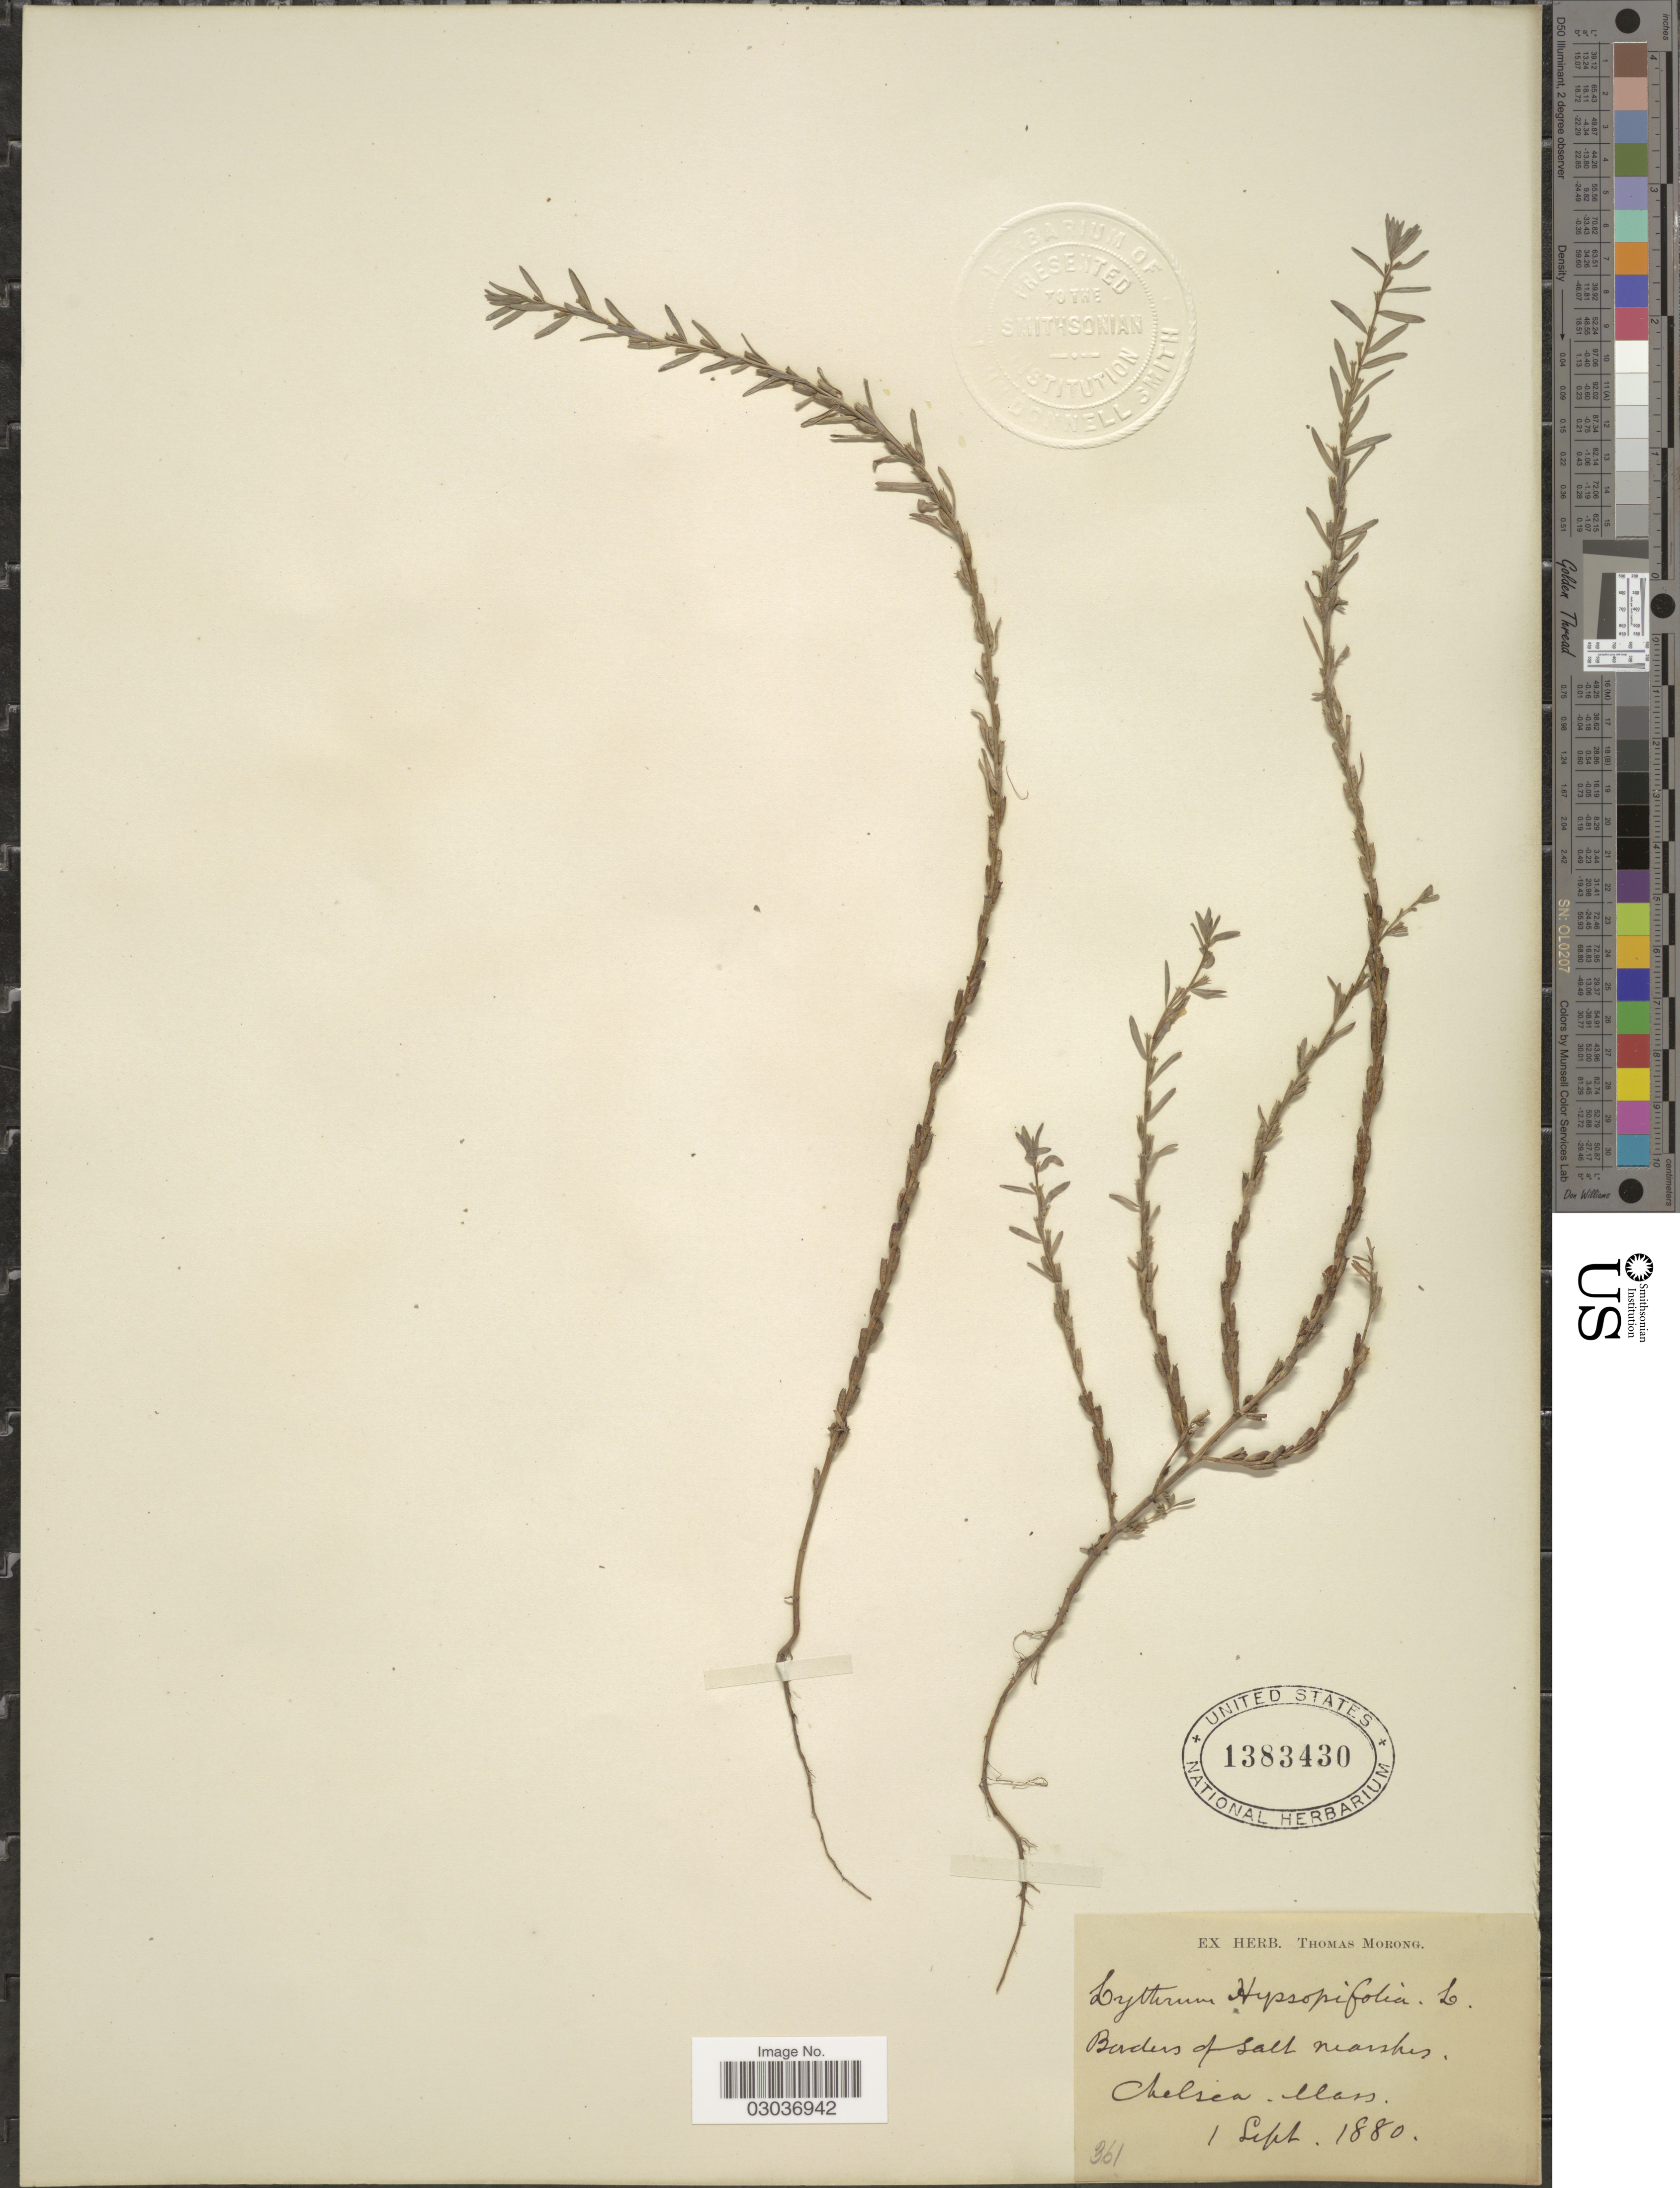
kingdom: Plantae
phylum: Tracheophyta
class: Magnoliopsida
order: Myrtales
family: Lythraceae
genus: Lythrum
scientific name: Lythrum hyssopifolia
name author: L.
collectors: ex Herb. T. Morong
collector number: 361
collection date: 1880-09-01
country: United States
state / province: Massachusetts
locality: Chelsea. Borders of salt marshes.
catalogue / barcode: US 1383430